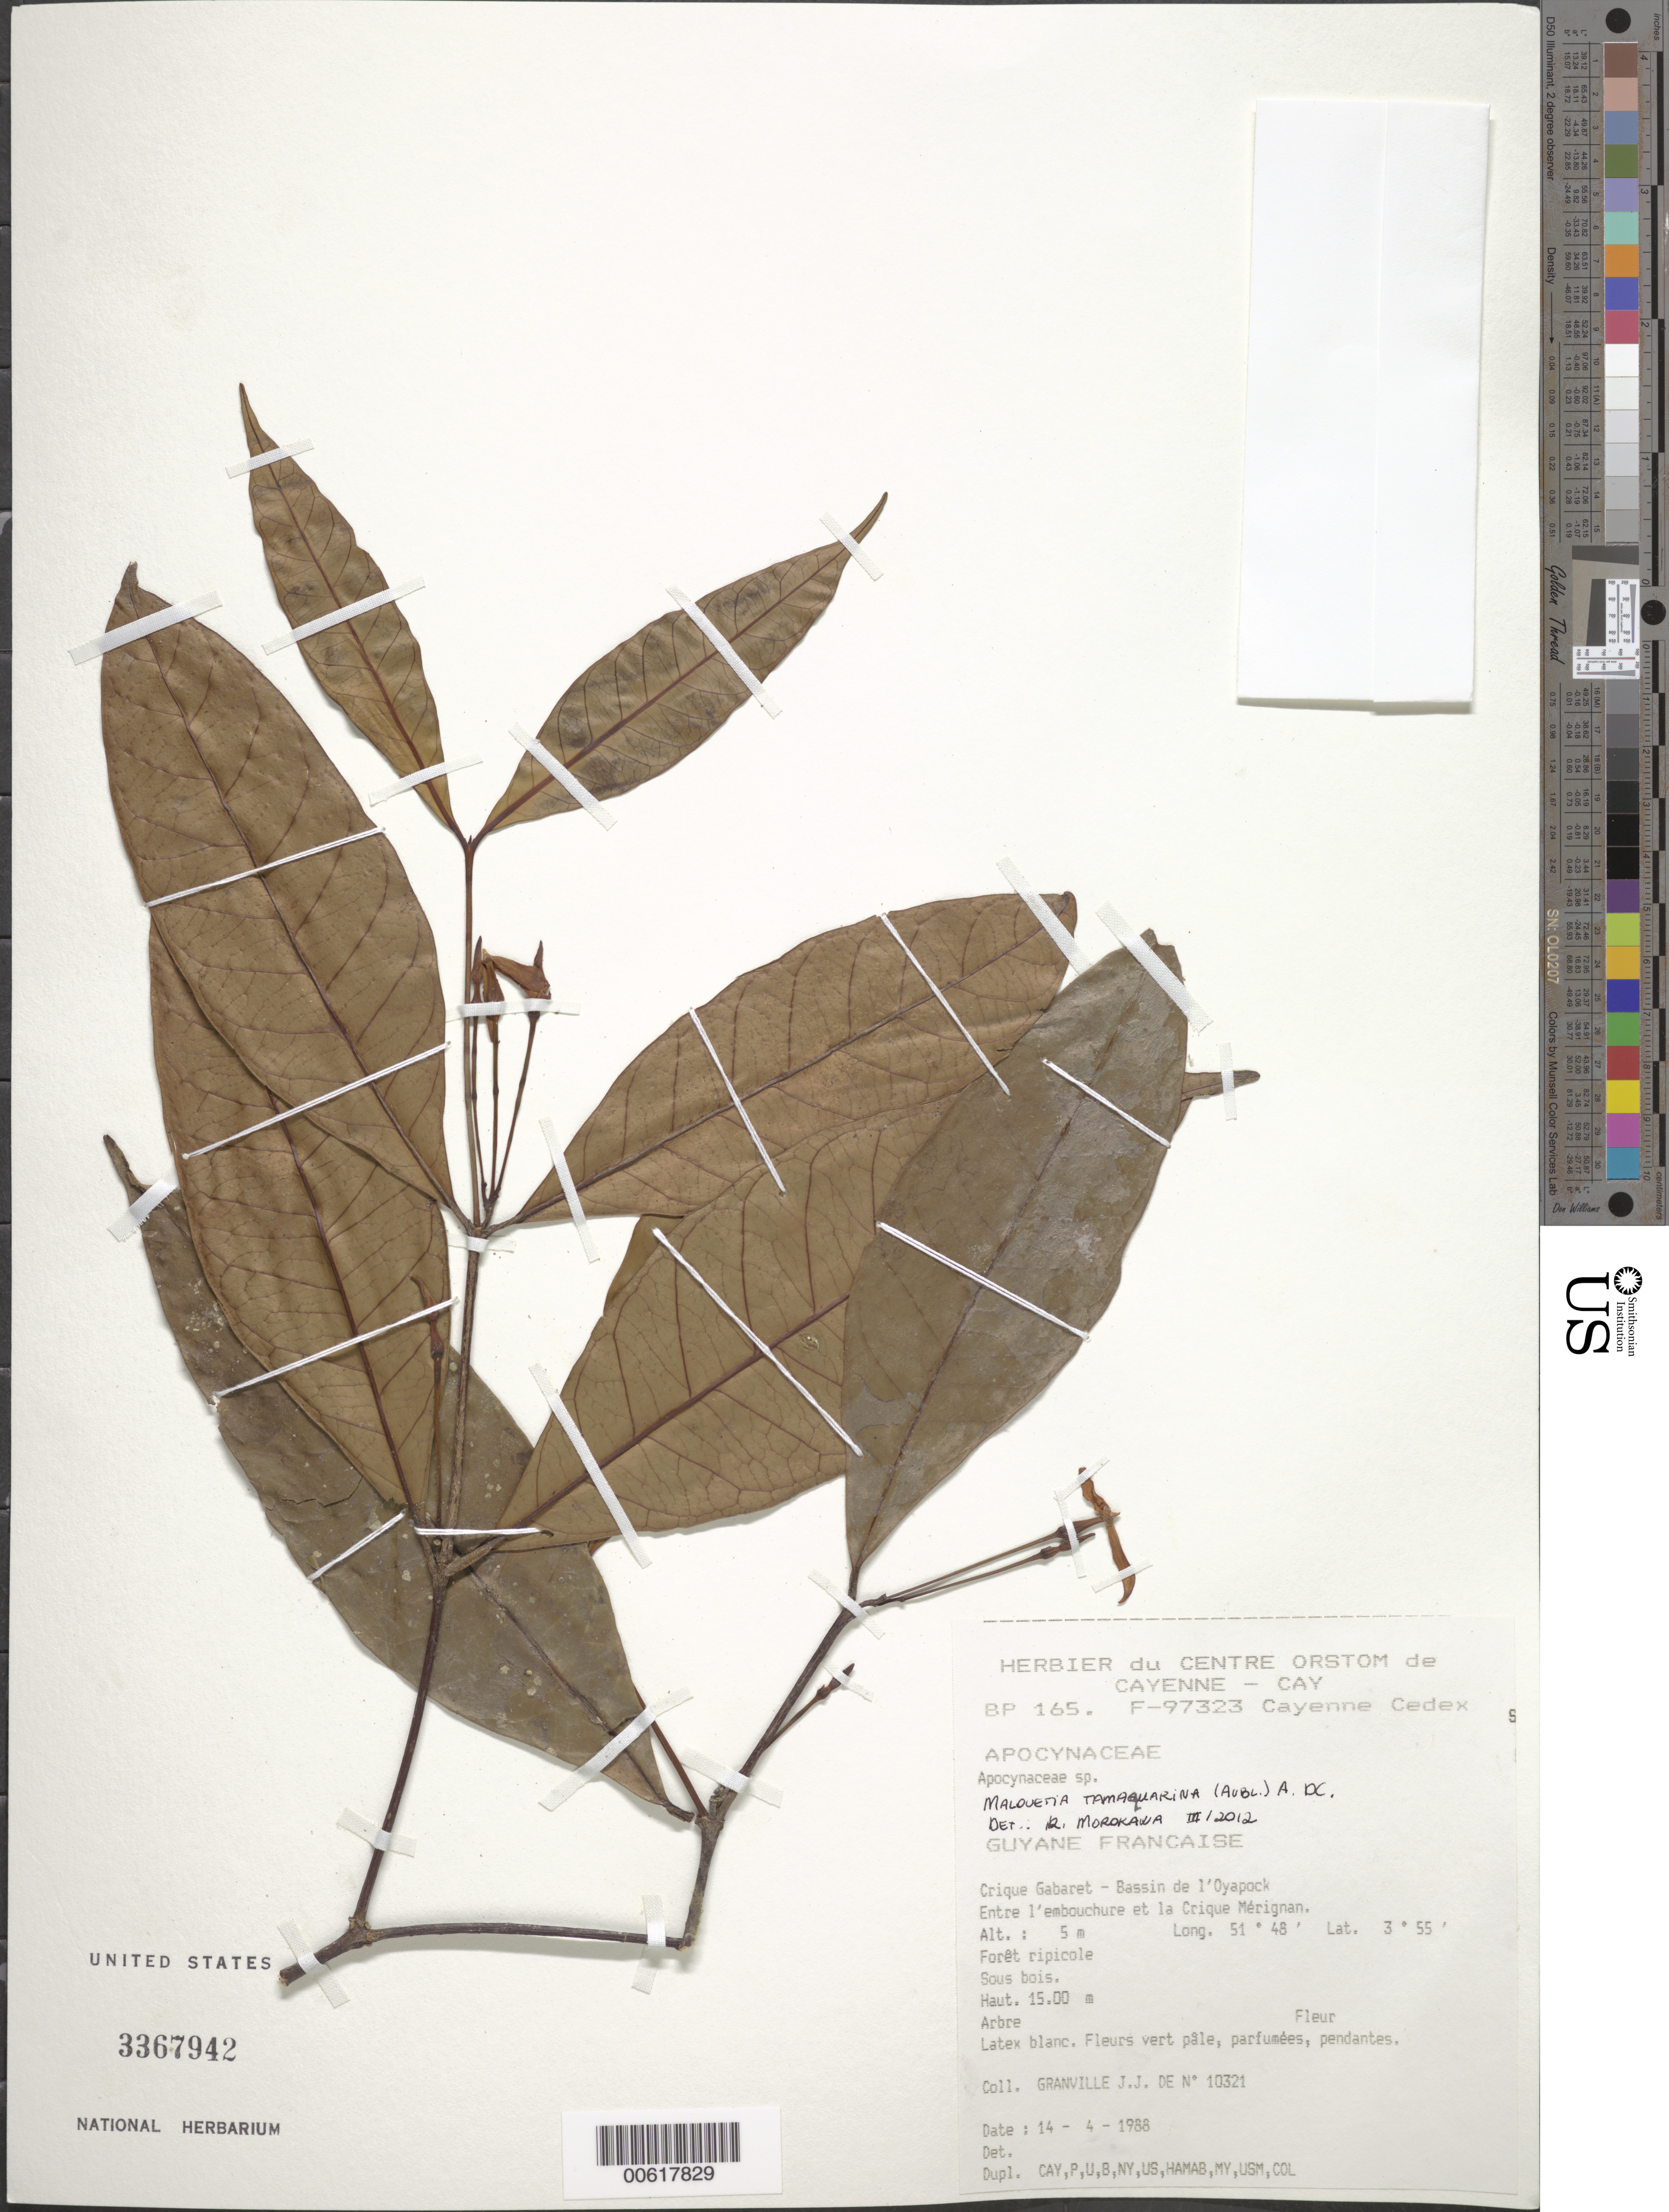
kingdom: Plantae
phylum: Tracheophyta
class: Magnoliopsida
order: Gentianales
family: Apocynaceae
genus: Malouetia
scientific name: Malouetia tamaquarina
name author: (Aubl.) A. DC.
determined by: Morokawa, R.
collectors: J.-J. de Granville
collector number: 10321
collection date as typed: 14-Apr-88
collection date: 1988-04-14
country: French Guiana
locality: Crique Gabaret, Bassin de l'Oyapock, entre l'embouchure et la Crique Mérignan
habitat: Foret ripicole, sous bois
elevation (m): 5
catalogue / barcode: US 3367942